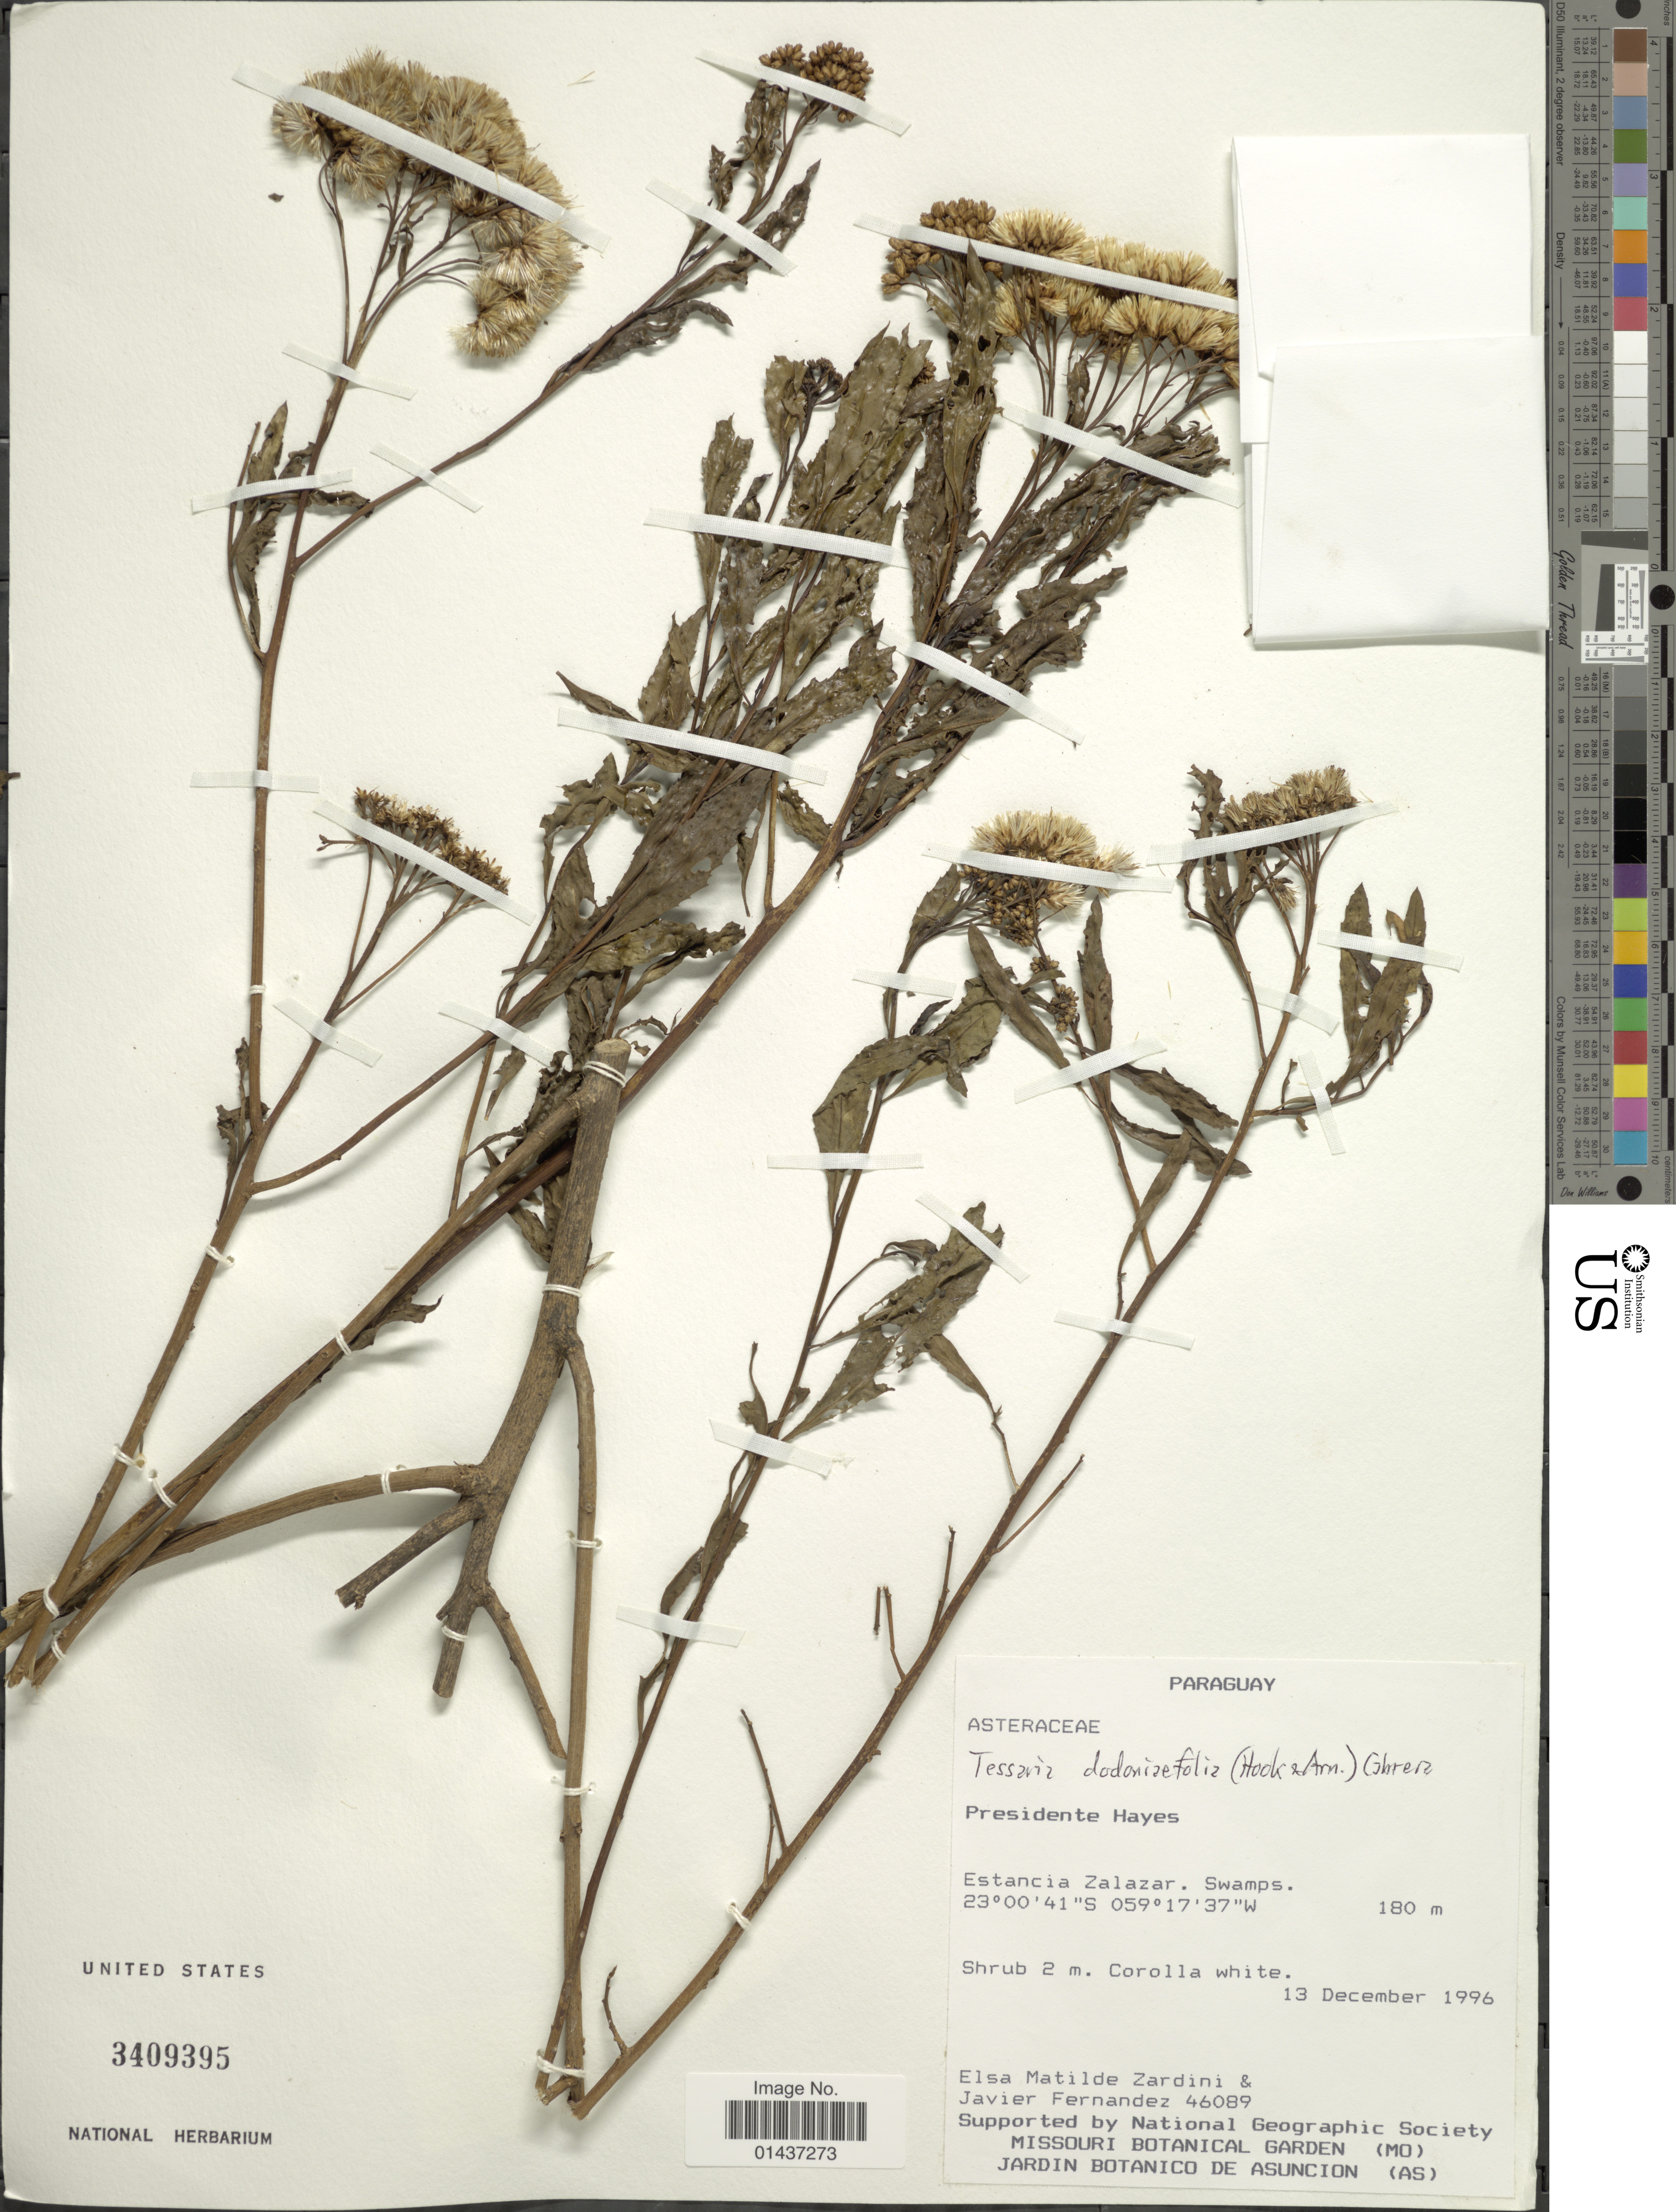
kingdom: Plantae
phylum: Tracheophyta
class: Magnoliopsida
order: Asterales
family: Asteraceae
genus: Tessaria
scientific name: Tessaria dodoneifolia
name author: (Hook. & Arn.) Cabrera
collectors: E. M. Zardini & J. Fernández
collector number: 46089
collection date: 1996-12-13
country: Paraguay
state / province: Presidente Hayes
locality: Estancia Zalazar, Swamps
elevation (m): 180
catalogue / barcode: US 3409395